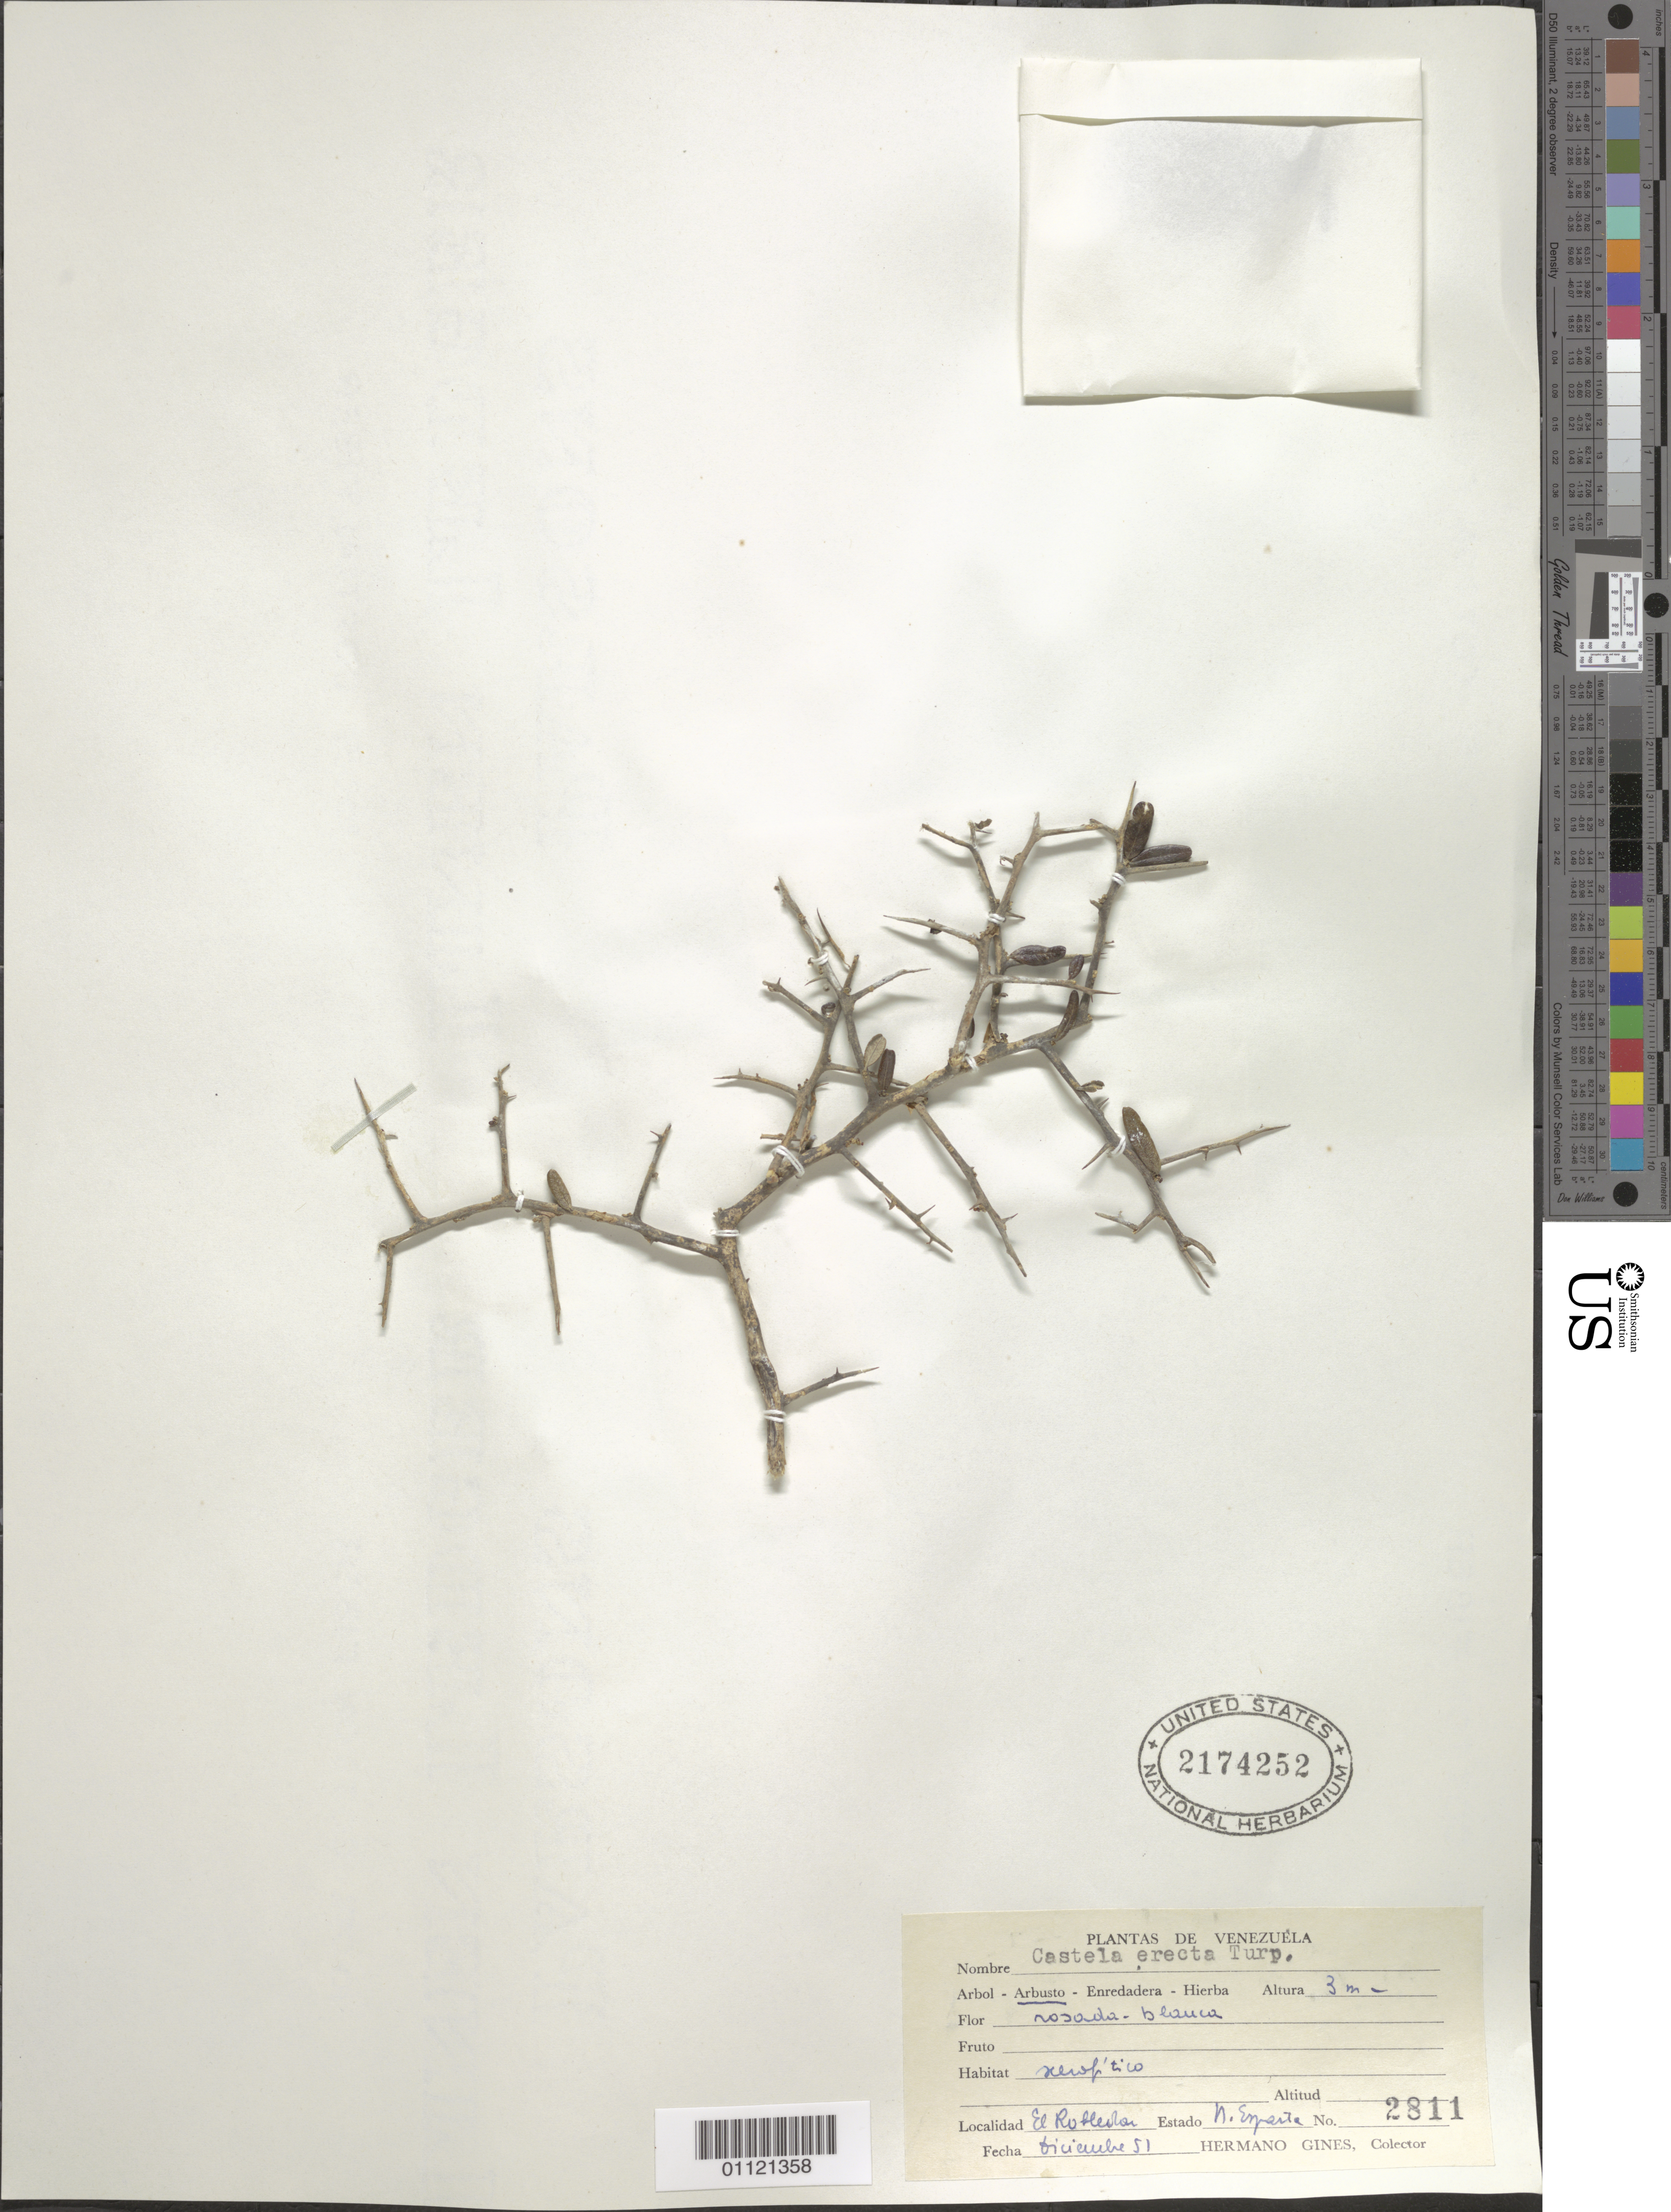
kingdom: Plantae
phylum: Tracheophyta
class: Magnoliopsida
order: Sapindales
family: Simaroubaceae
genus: Castela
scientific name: Castela erecta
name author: Turpin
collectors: Bro. Gines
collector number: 2811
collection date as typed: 01 Dec 1951 to 31 Dec 1951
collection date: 1951-12-01/1951-12-31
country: Venezuela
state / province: Nueva Esparta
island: Margarita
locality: El Robledal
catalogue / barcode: US 2174252